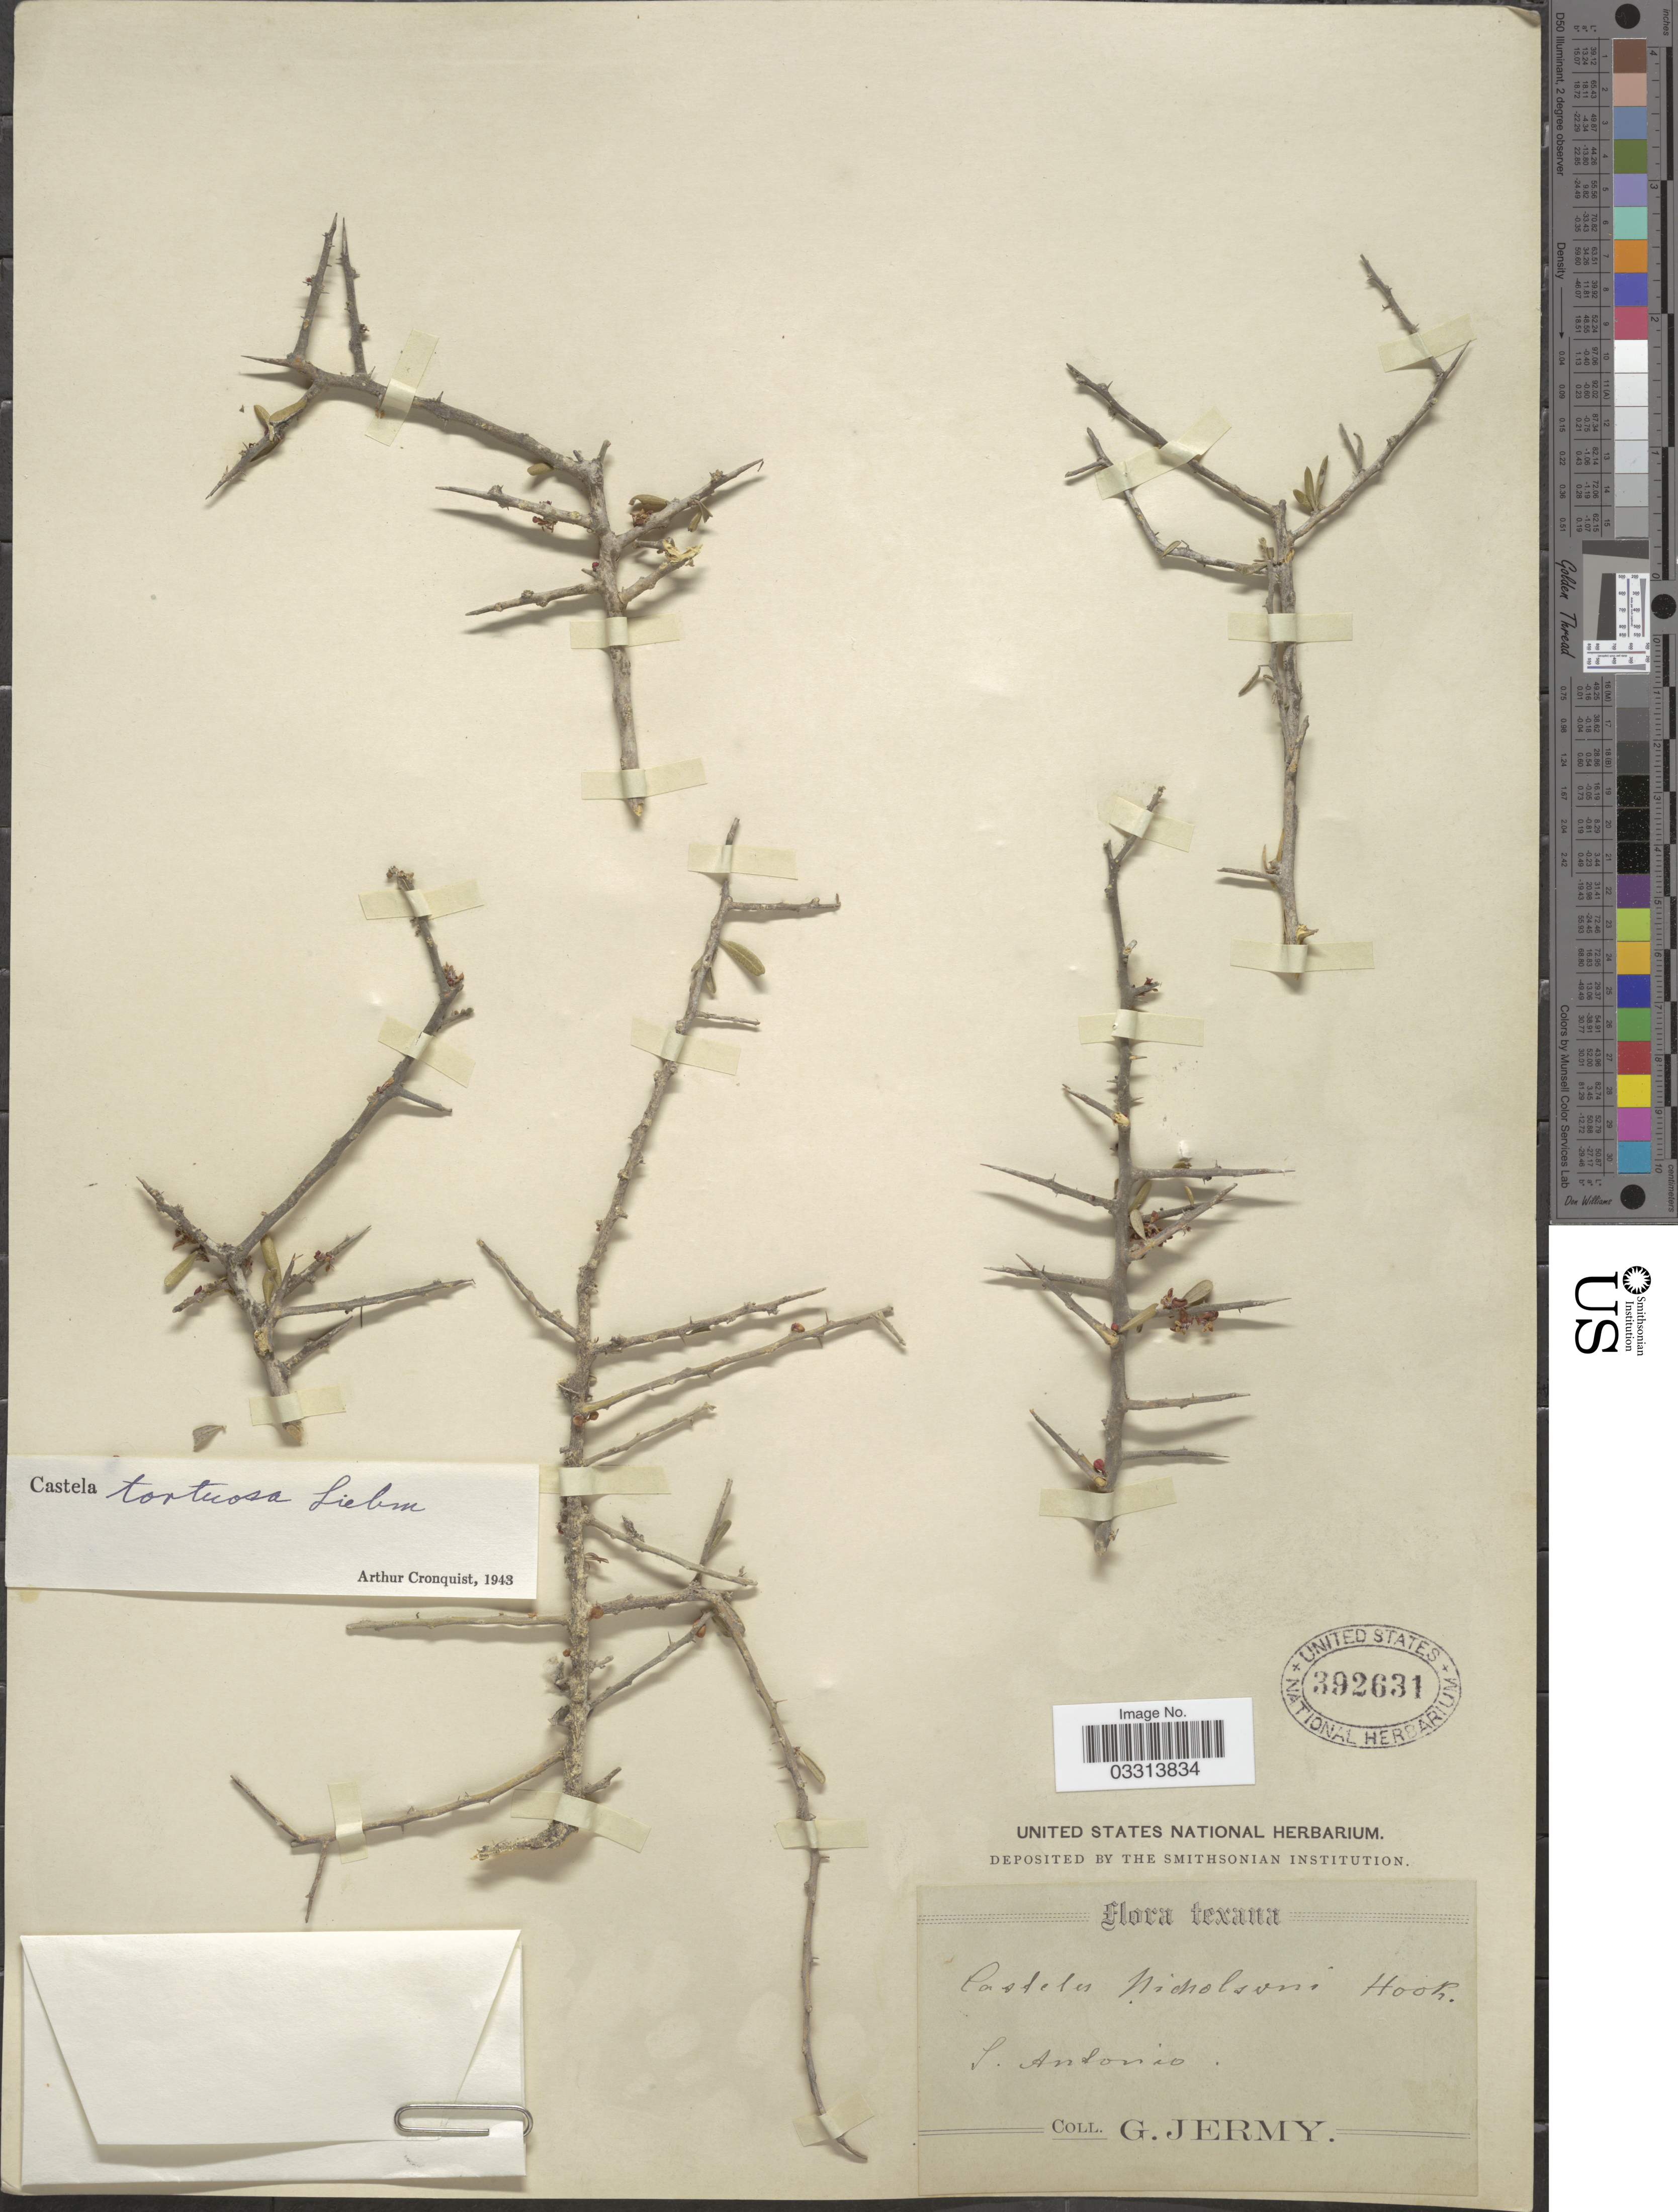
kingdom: Plantae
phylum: Tracheophyta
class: Magnoliopsida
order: Sapindales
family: Simaroubaceae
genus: Castela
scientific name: Castela tortuosa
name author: Liebm.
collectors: G. Jermy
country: United States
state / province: Texas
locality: S. Antonio.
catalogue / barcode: US 392631